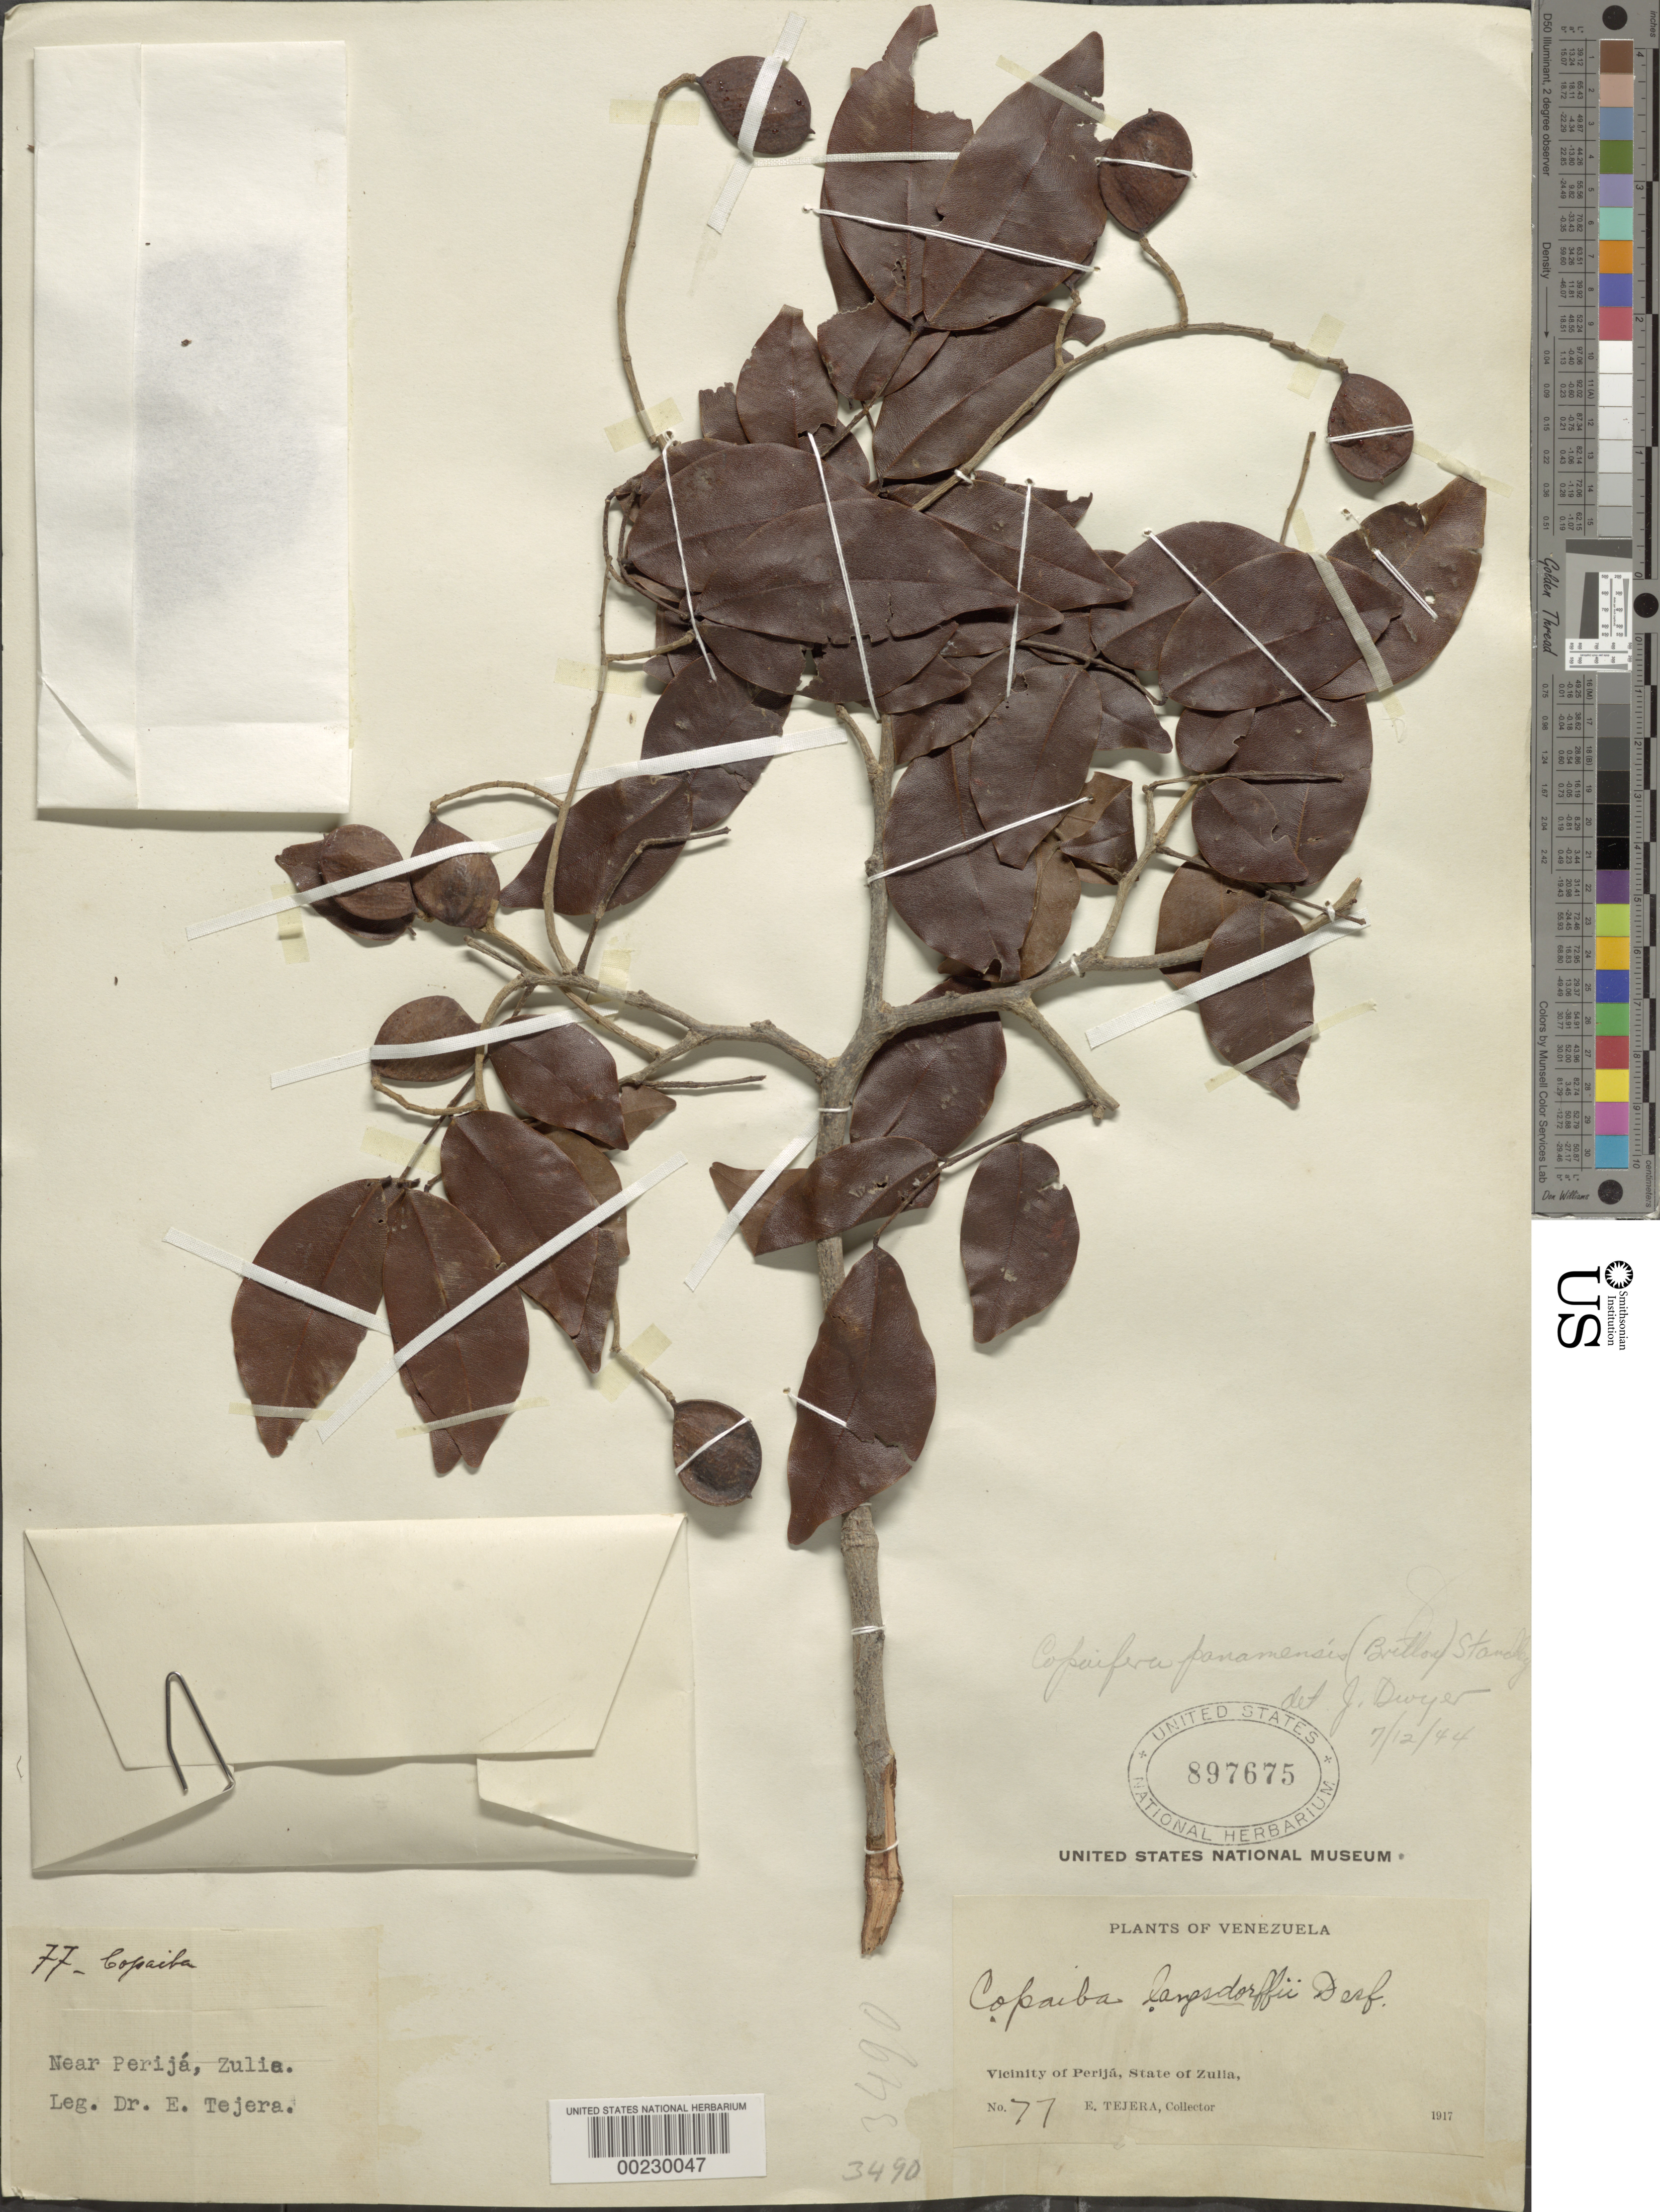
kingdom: Plantae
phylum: Tracheophyta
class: Magnoliopsida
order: Fabales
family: Fabaceae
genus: Copaifera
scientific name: Copaifera panamensis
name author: (Britton) Standl.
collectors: E. Tejera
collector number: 77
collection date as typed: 1917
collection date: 1917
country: Venezuela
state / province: Zulia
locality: Vicinity of perija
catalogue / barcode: US 897675